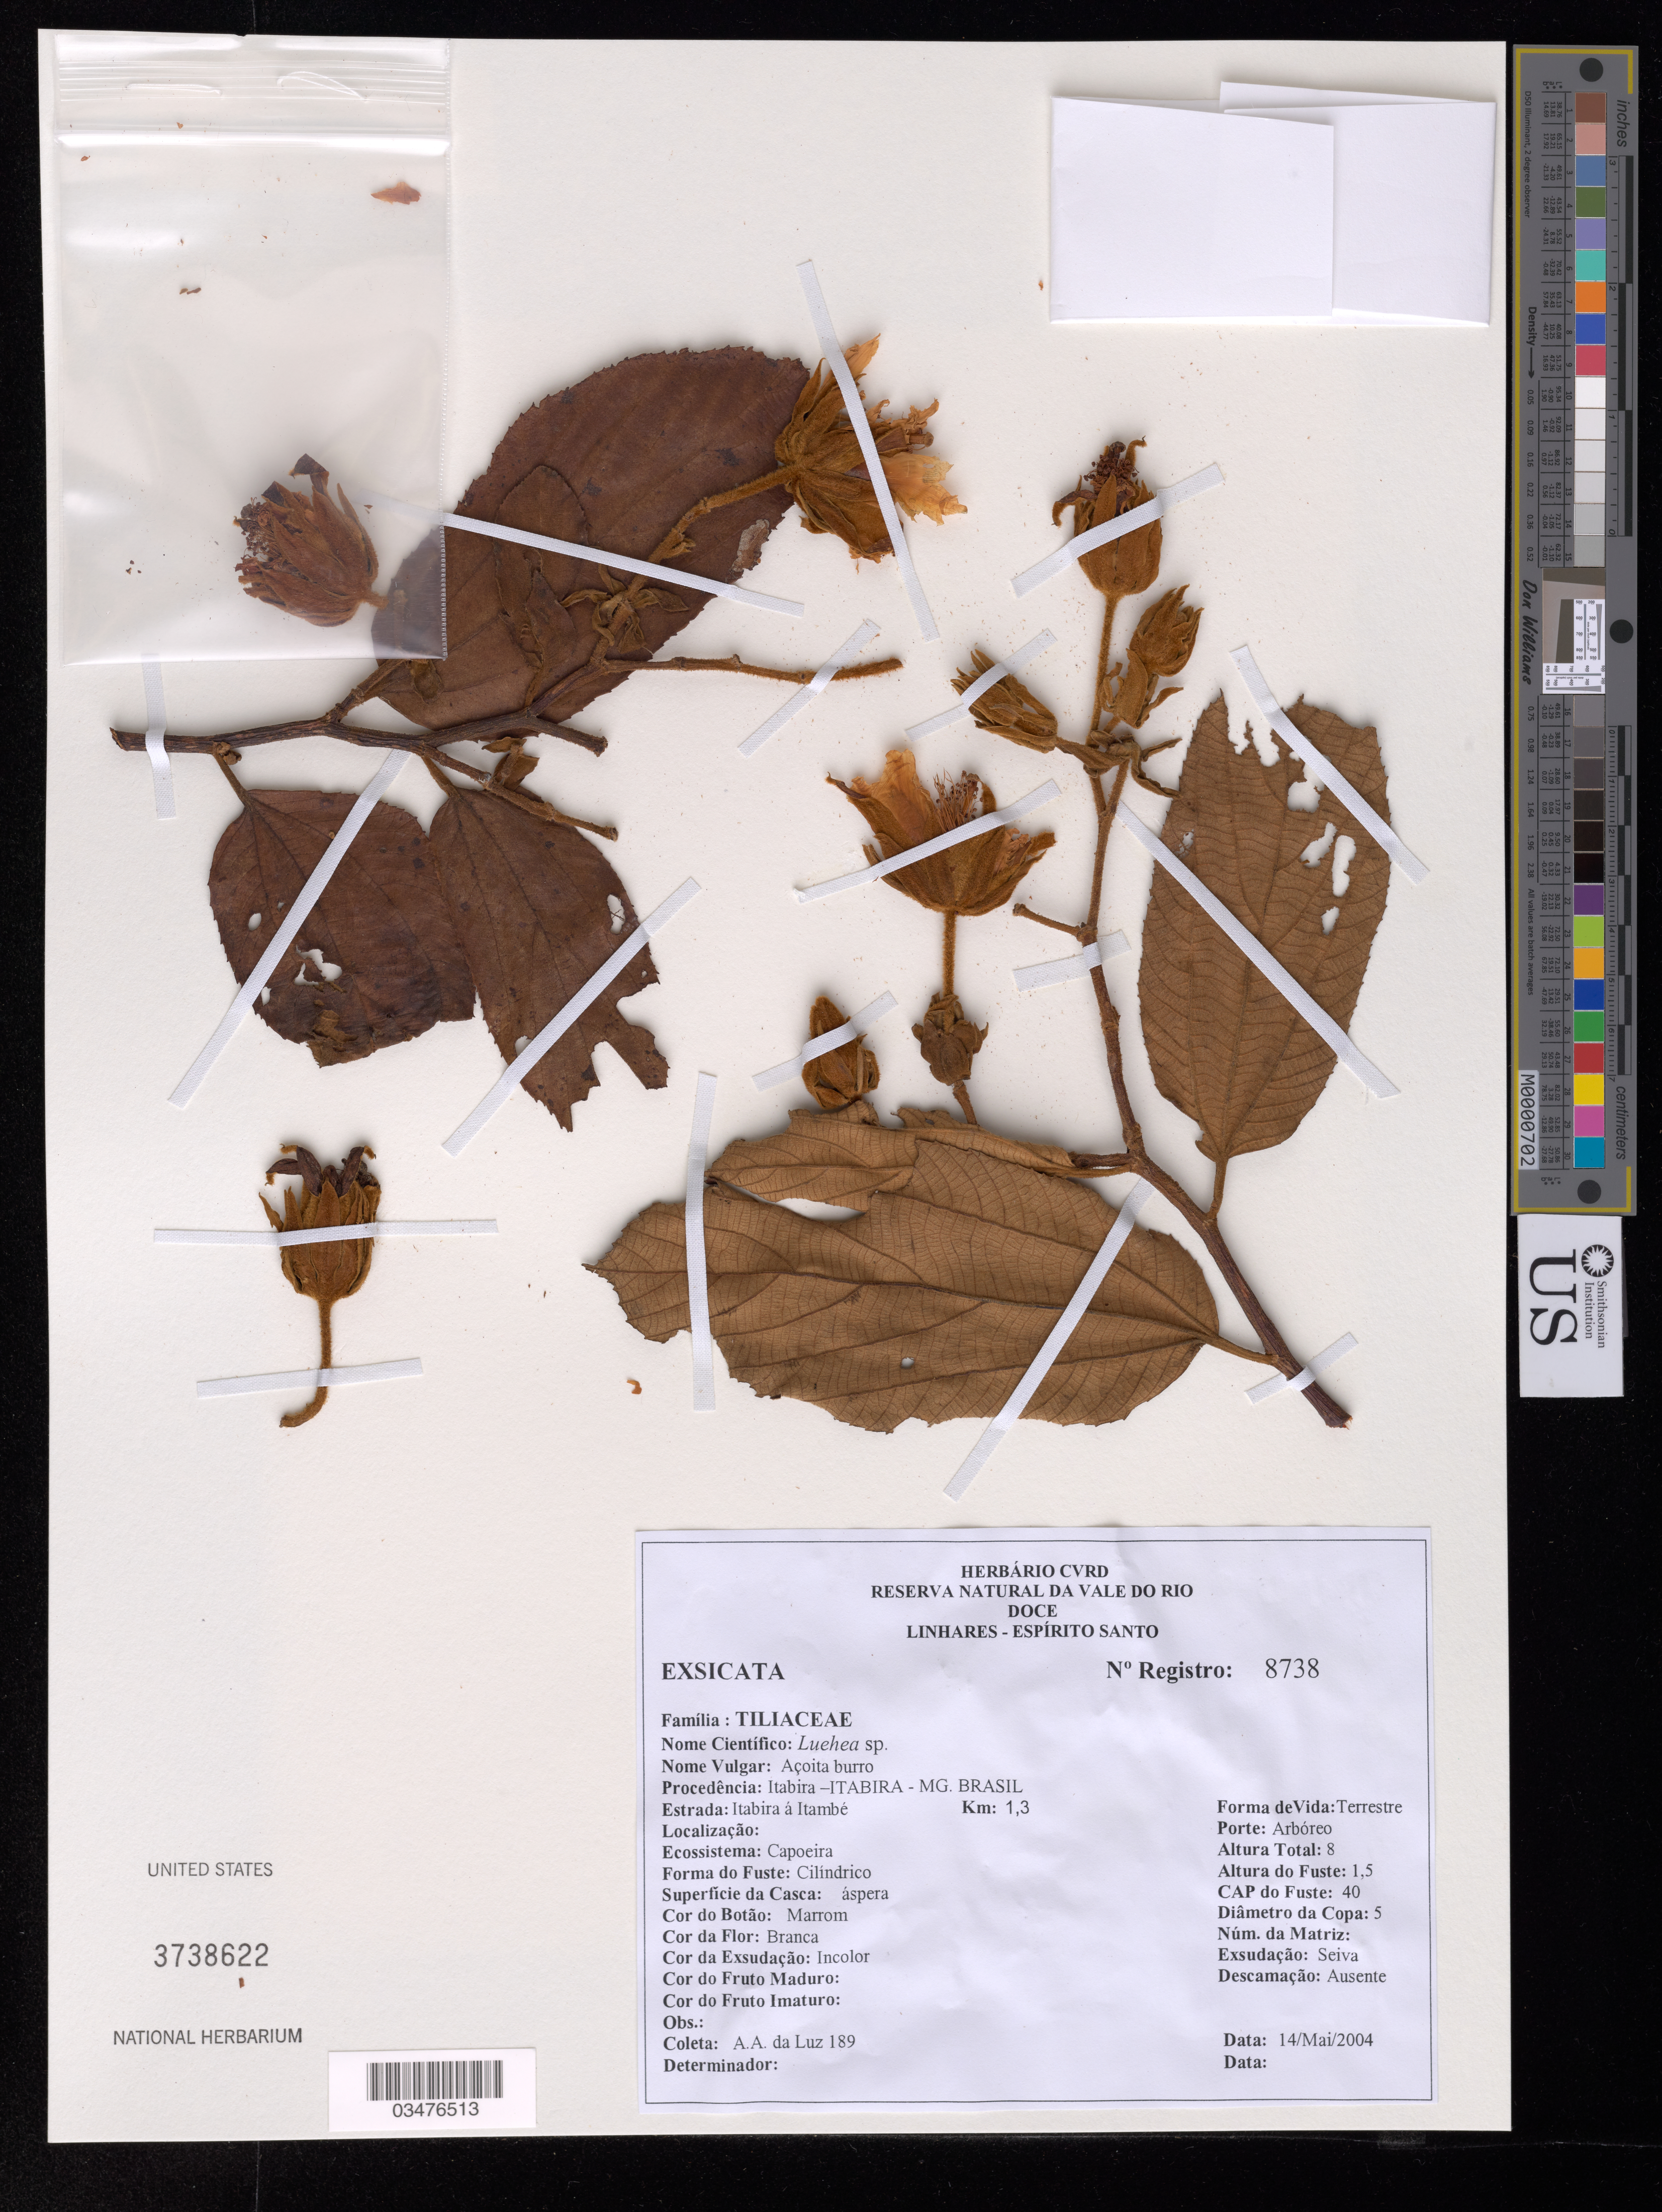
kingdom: Plantae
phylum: Tracheophyta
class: Magnoliopsida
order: Malvales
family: Malvaceae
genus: Luehea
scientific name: Luehea sp.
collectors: A. da Luz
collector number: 189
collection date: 2004-05-14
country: Brazil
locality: Itabira-Itabira-MG. Itabira á Itambé. Km: 1,3.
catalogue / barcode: US 3738622